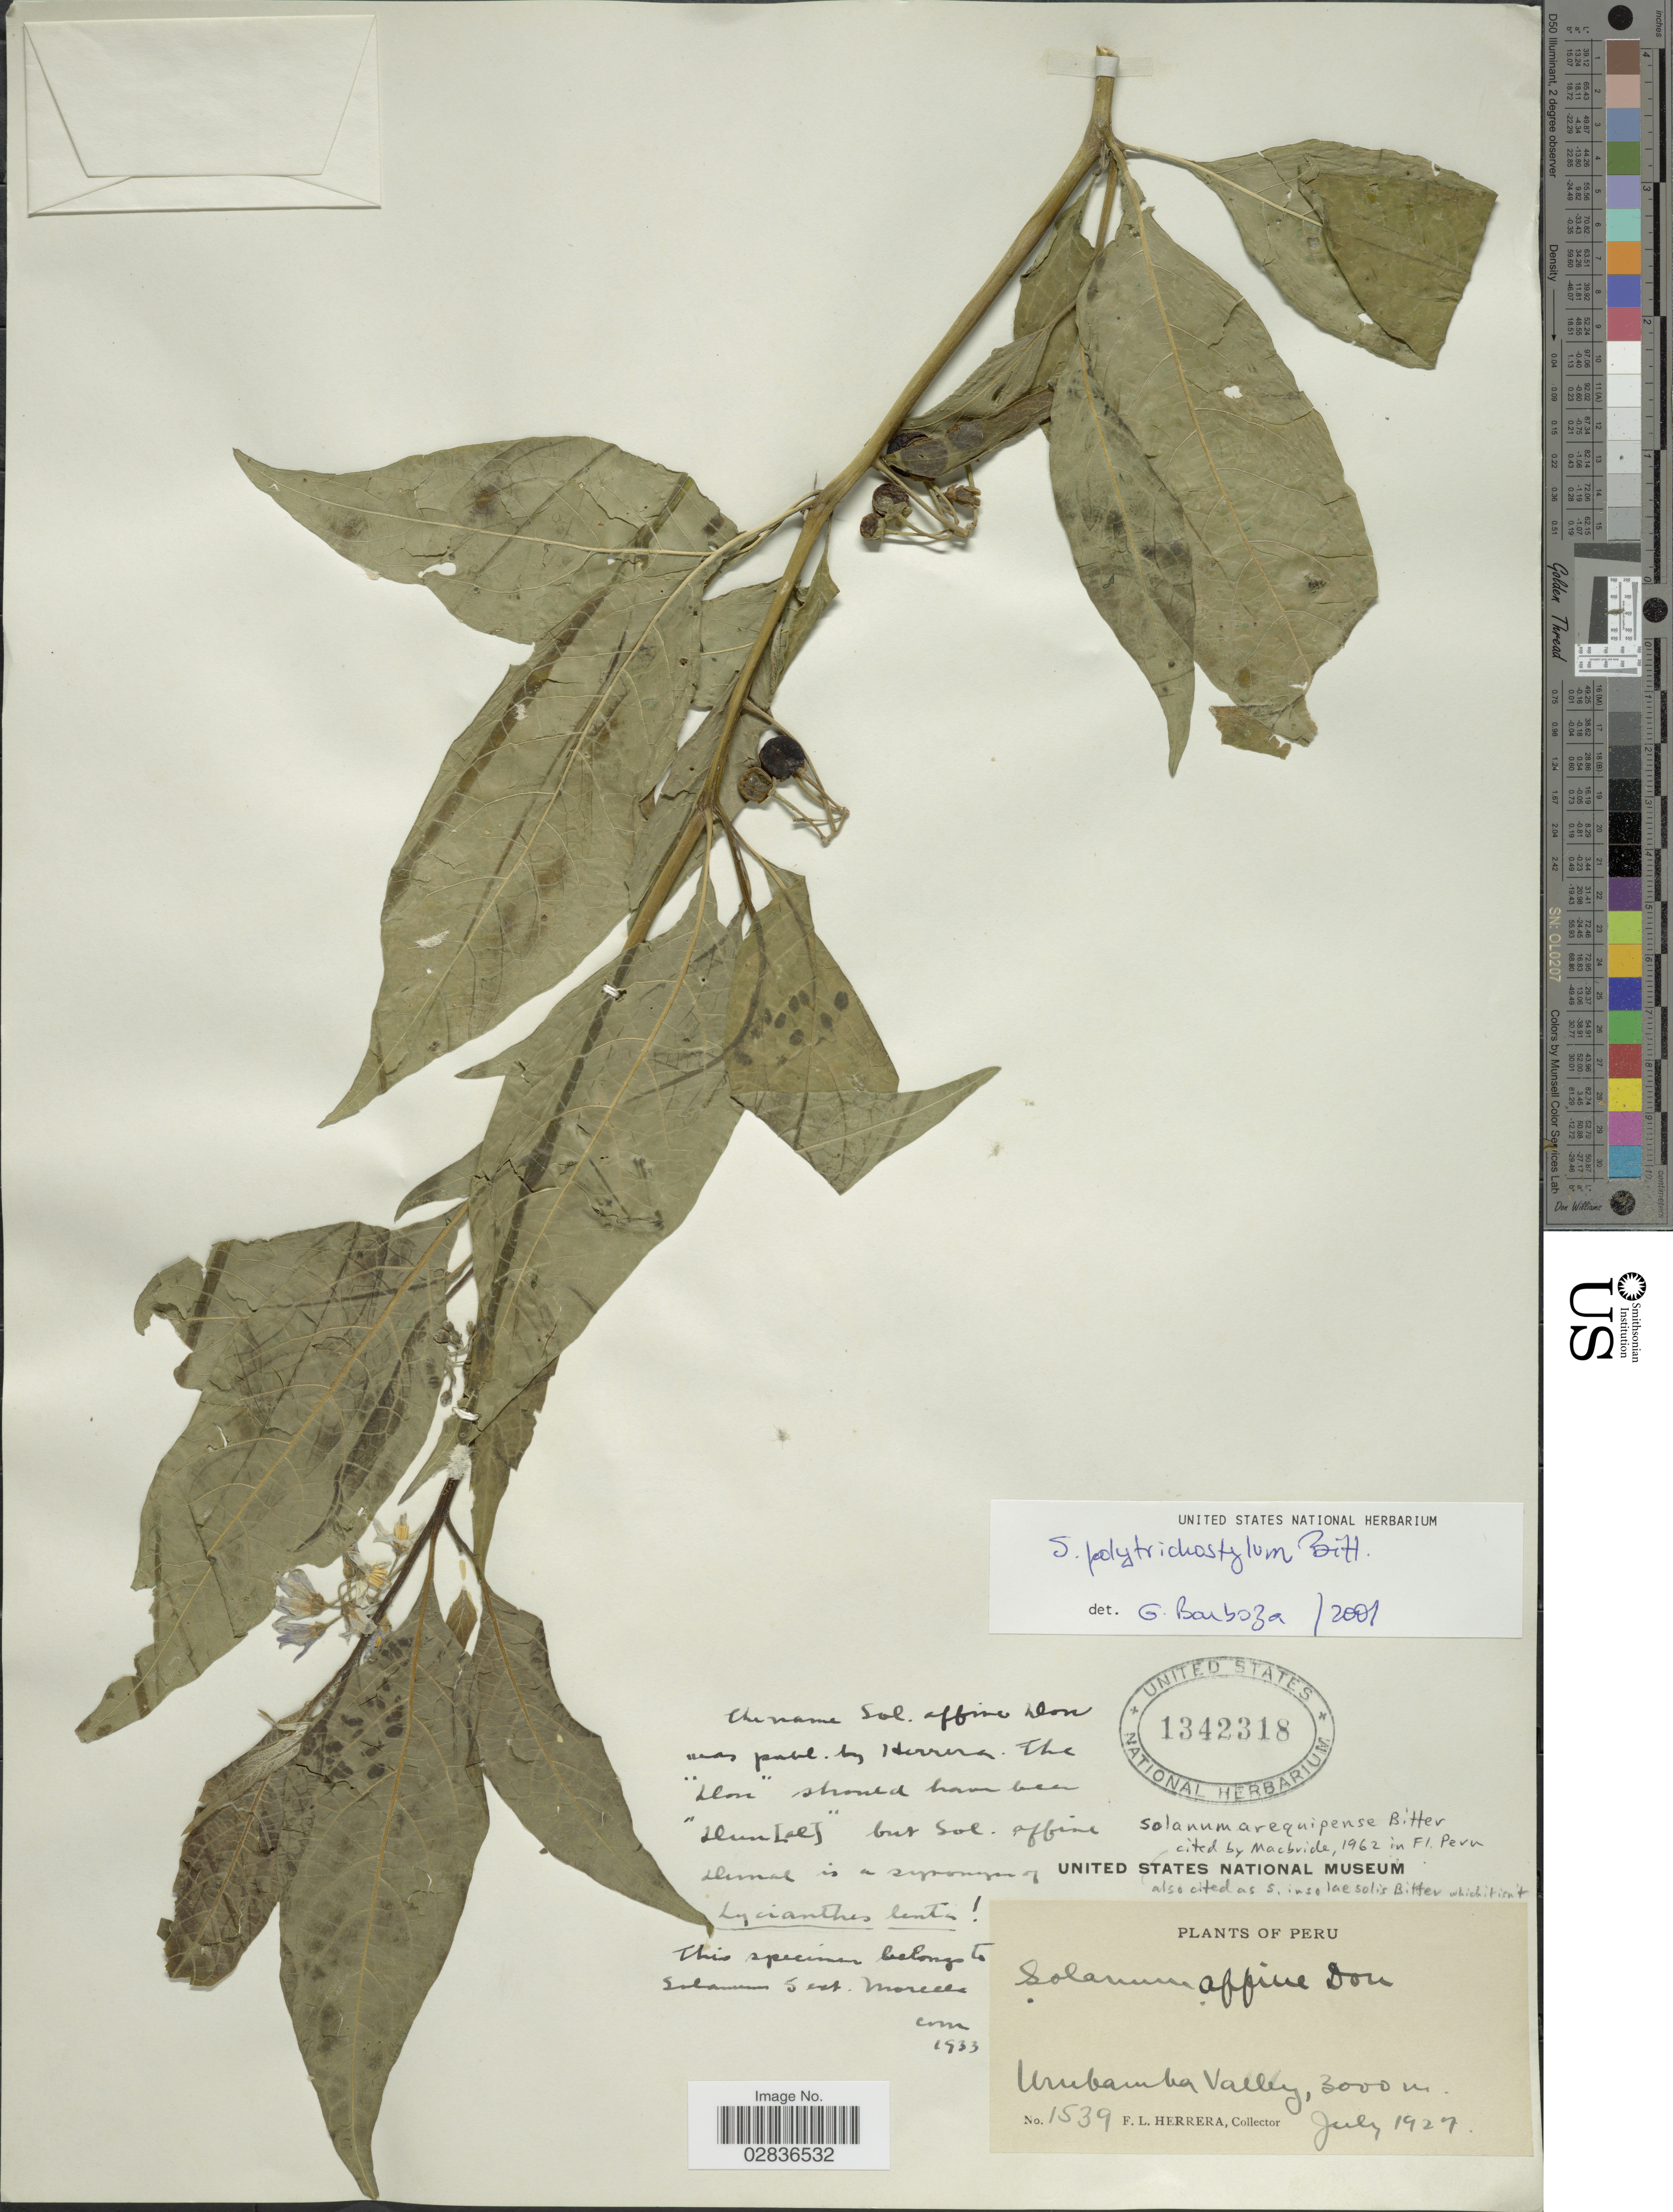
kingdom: Plantae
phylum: Tracheophyta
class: Magnoliopsida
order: Solanales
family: Solanaceae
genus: Solanum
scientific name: Solanum polytrichostylum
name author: Bitter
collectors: F. L. Herrera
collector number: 1539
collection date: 1927-07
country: Peru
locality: Urubamba Valley.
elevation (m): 3000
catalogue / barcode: US 1342318